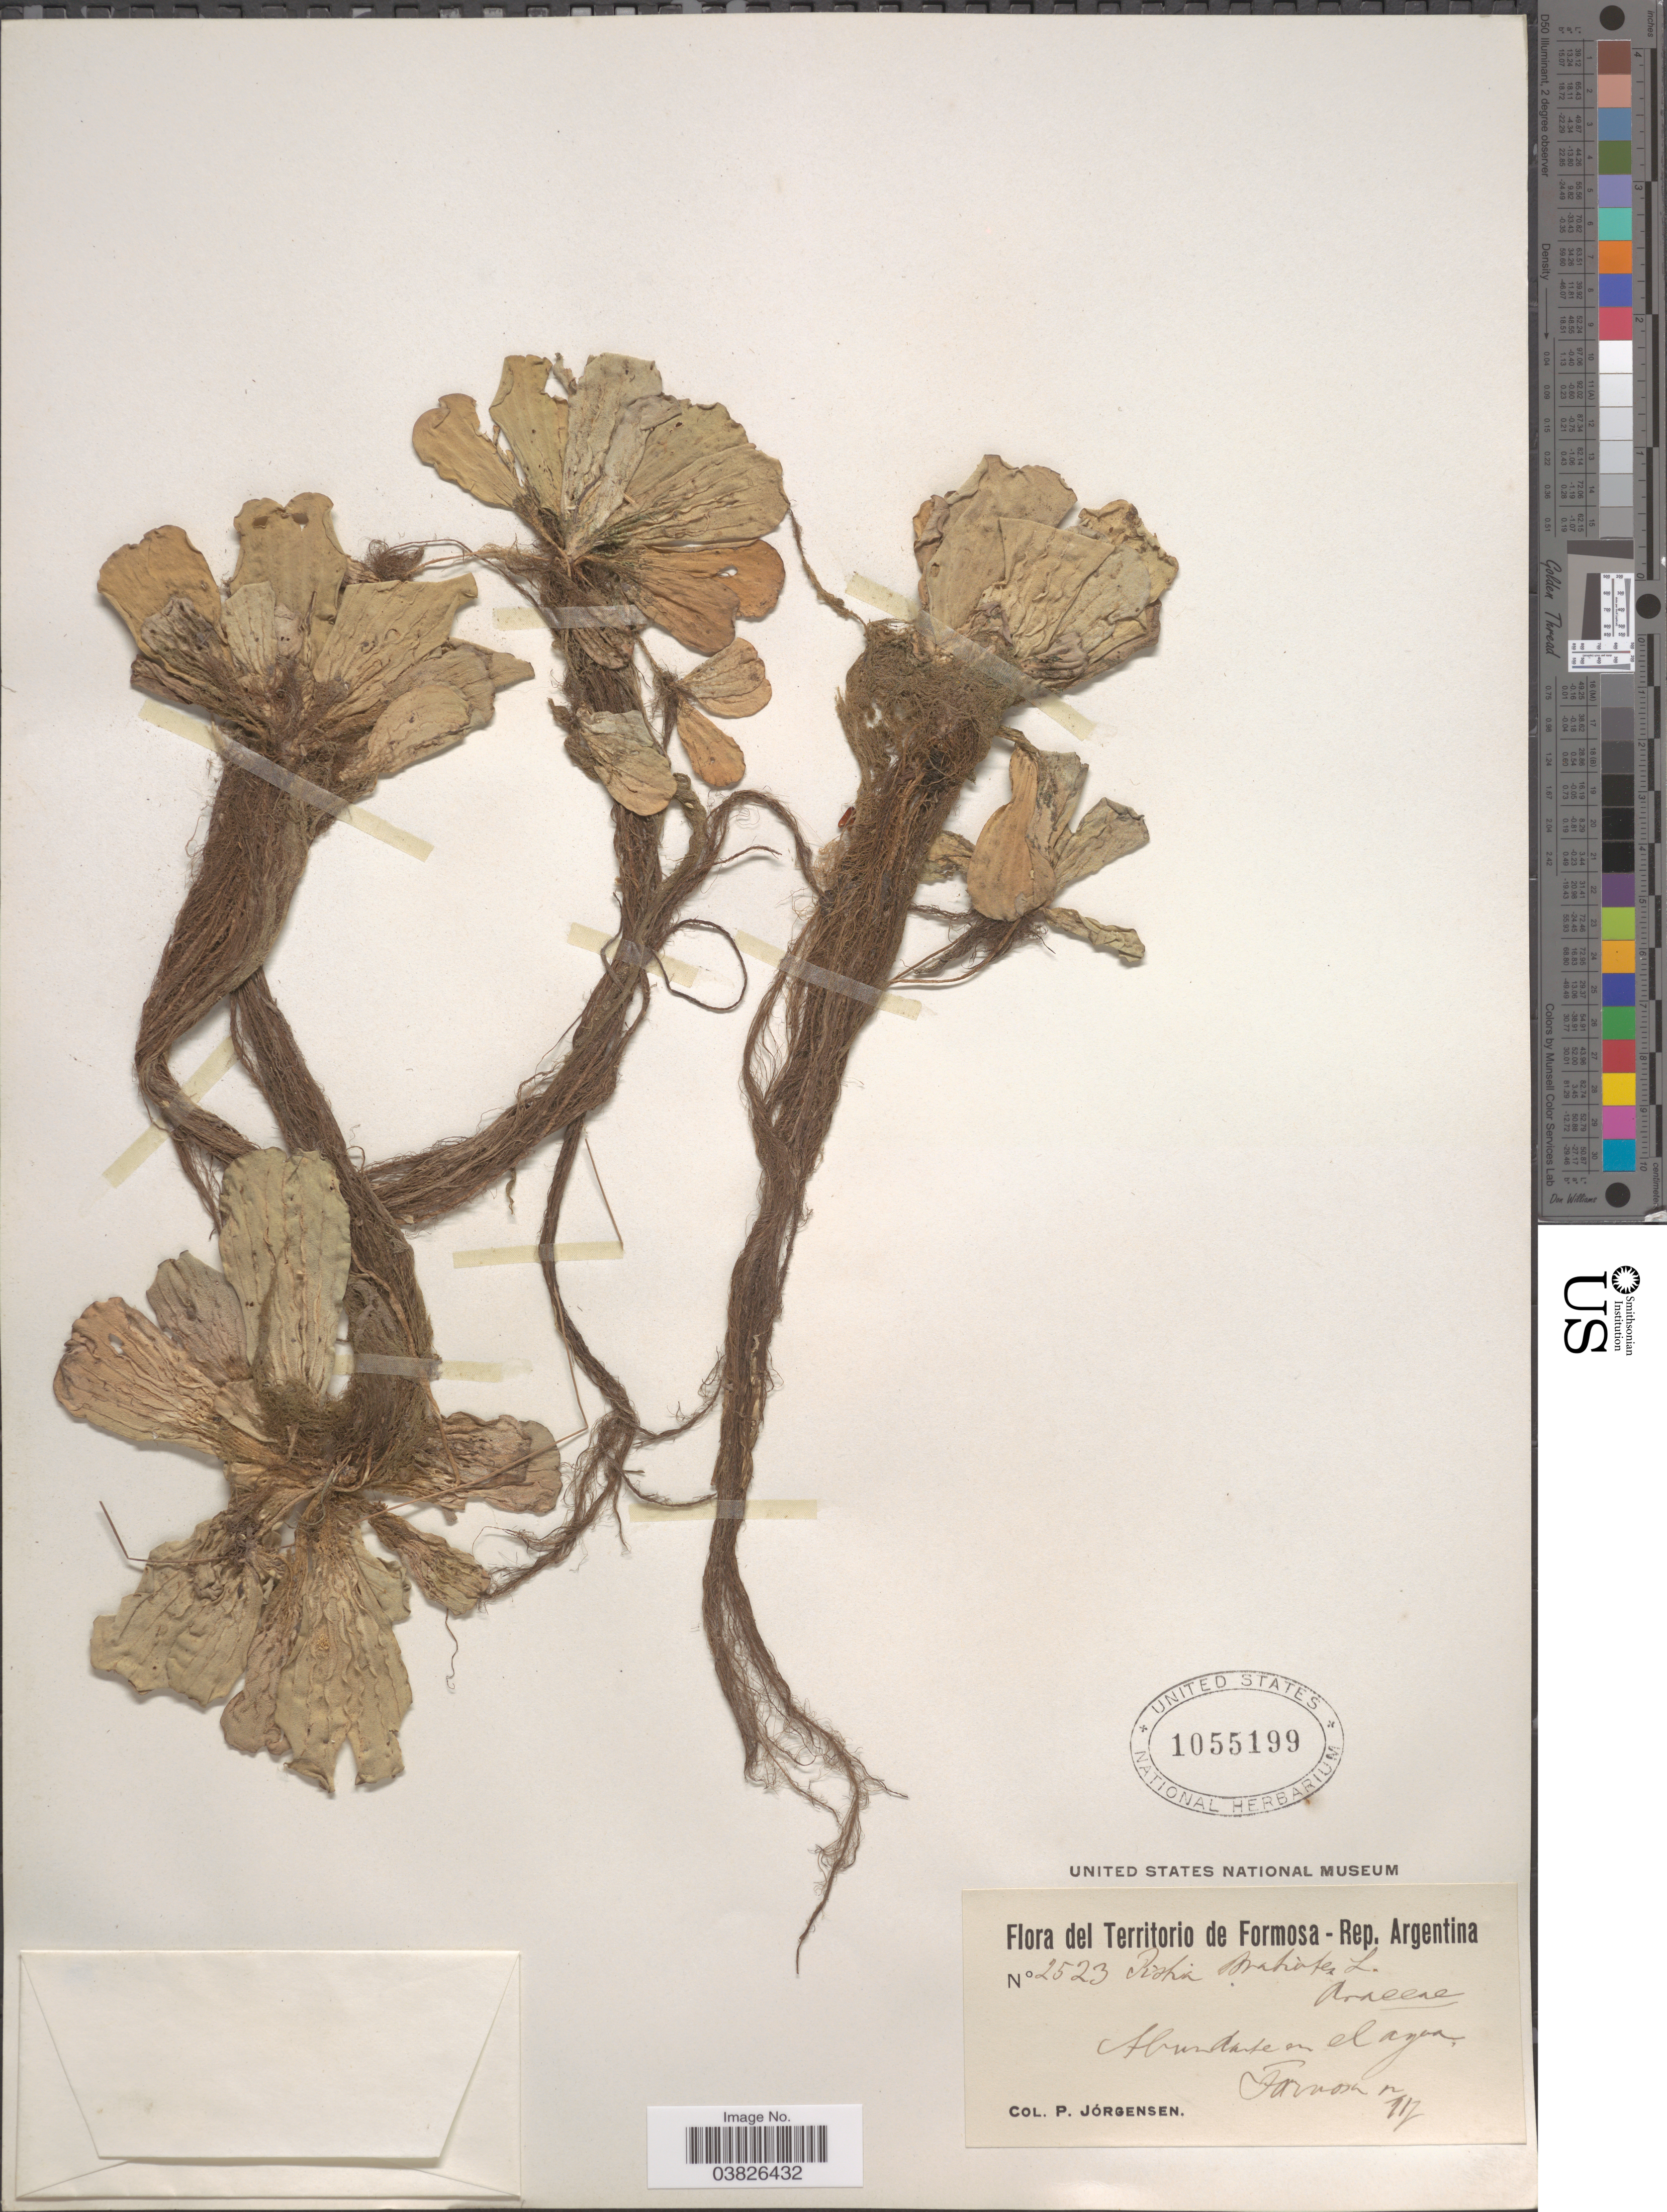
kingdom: Plantae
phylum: Tracheophyta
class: Liliopsida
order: Alismatales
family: Araceae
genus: Pistia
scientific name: Pistia stratiotes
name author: L.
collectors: P. Jörgensen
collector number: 2523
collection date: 1917-12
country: Argentina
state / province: Formosa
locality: Terriotorio de Formosa.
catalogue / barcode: US 1055199